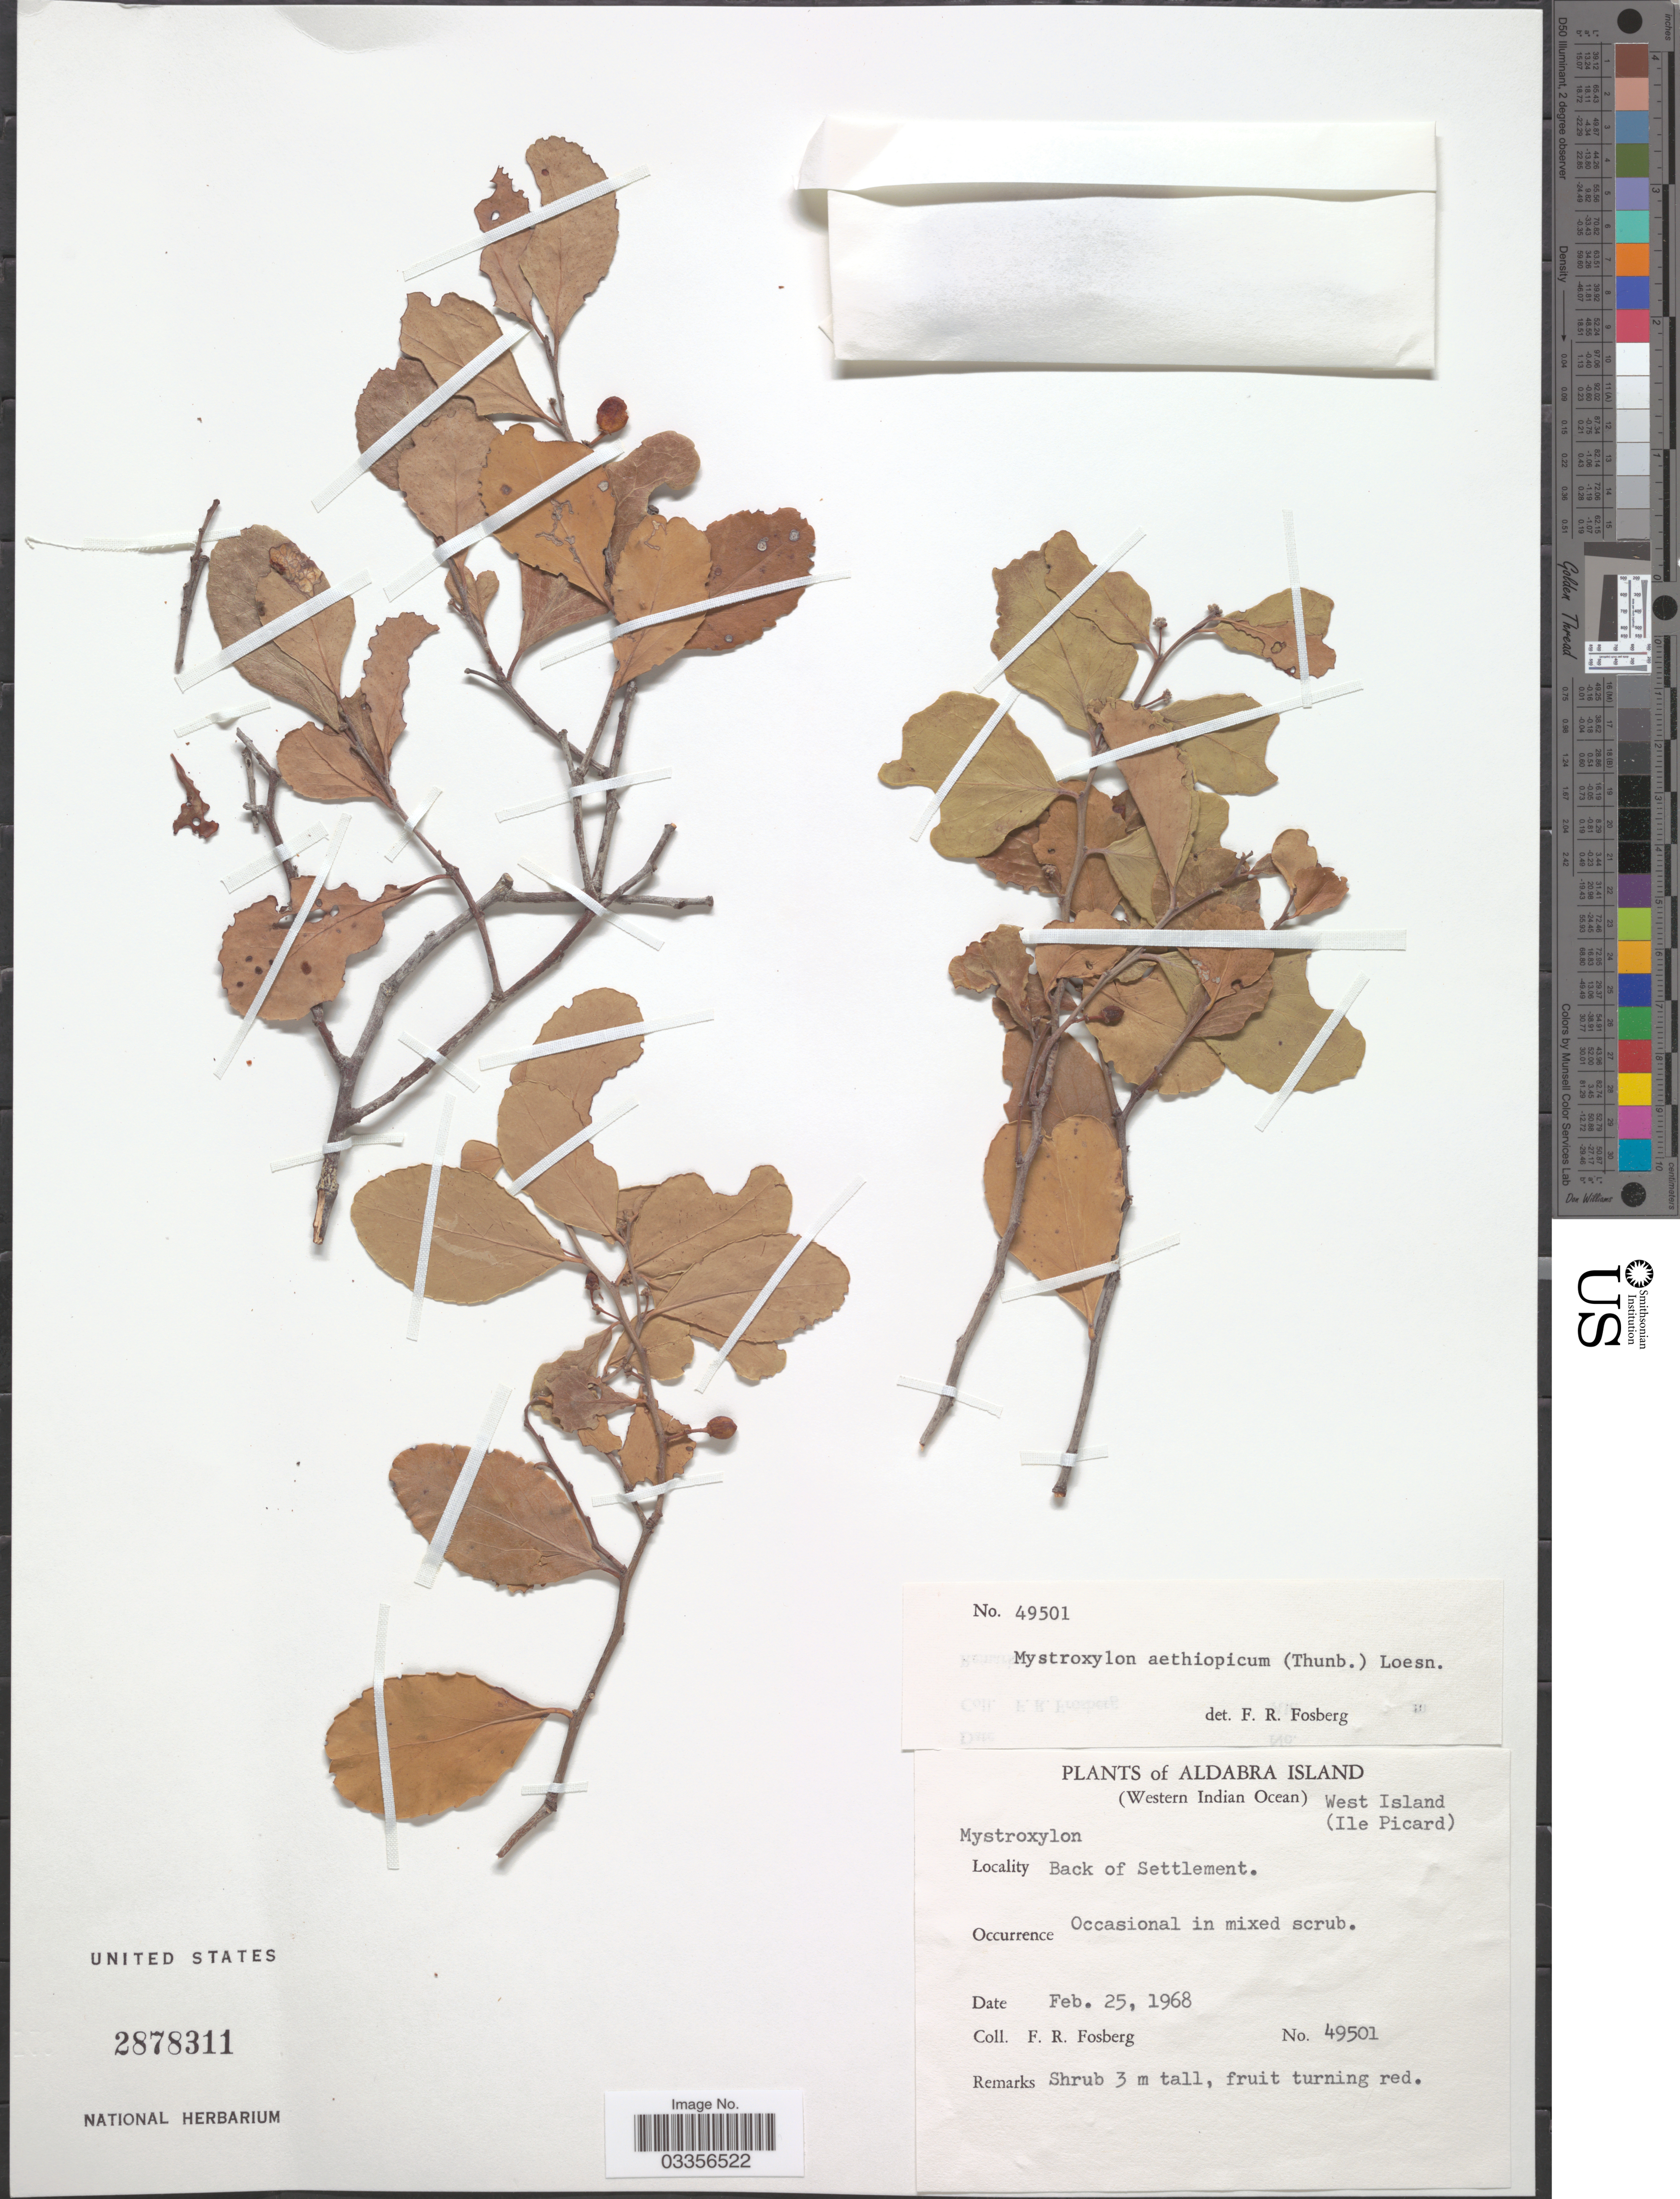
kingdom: Plantae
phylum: Tracheophyta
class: Magnoliopsida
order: Celastrales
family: Celastraceae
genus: Mystroxylon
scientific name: Mystroxylon aethiopicum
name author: (Thunb.) Loes.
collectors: F. R. Fosberg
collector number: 49501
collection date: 1968-02-25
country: Seychelles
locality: Aldabra Island (Western Indian Ocean), West Island (Ile Picard), Back of Settlement.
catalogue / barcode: US 2878311